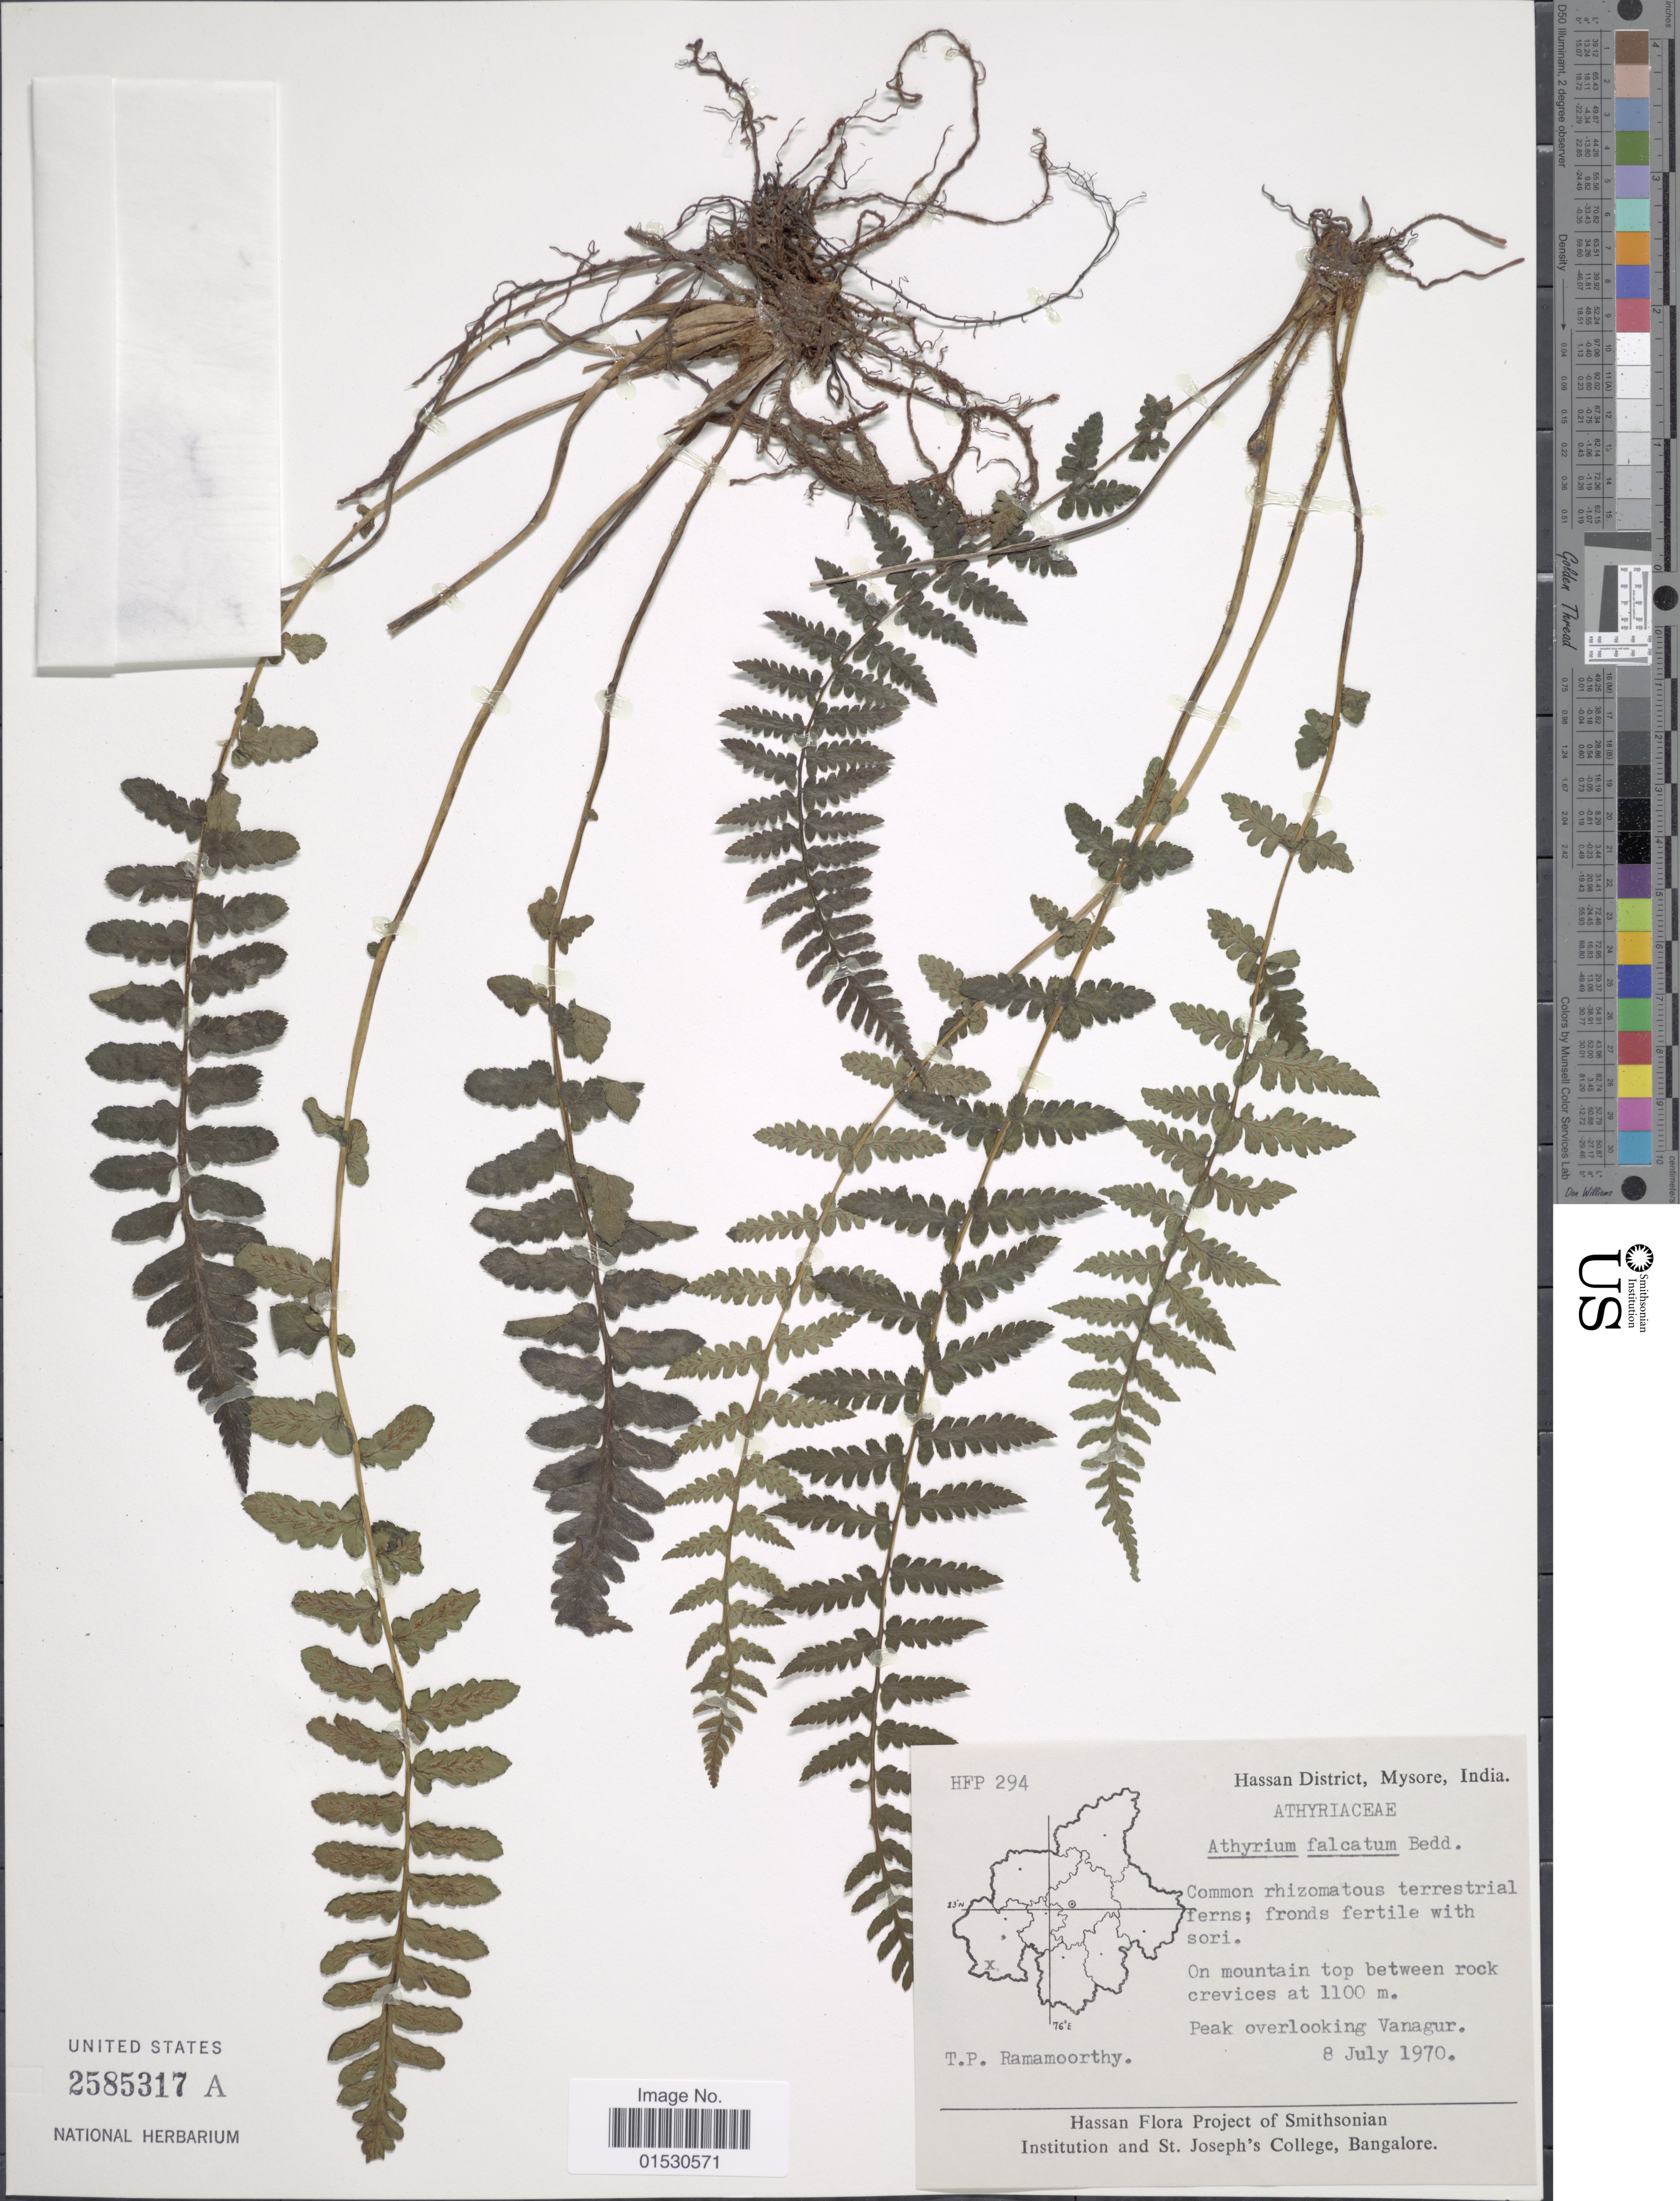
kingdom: Plantae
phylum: Tracheophyta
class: Polypodiopsida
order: Polypodiales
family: Athyriaceae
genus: Athyrium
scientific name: Athyrium falcatum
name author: Bedd.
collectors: T. P. Ramamoorthy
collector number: HFP 294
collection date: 1970-07-08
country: India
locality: Hassan District, Mysore, Peak overlooking Vanagur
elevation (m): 1100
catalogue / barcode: US 258317A